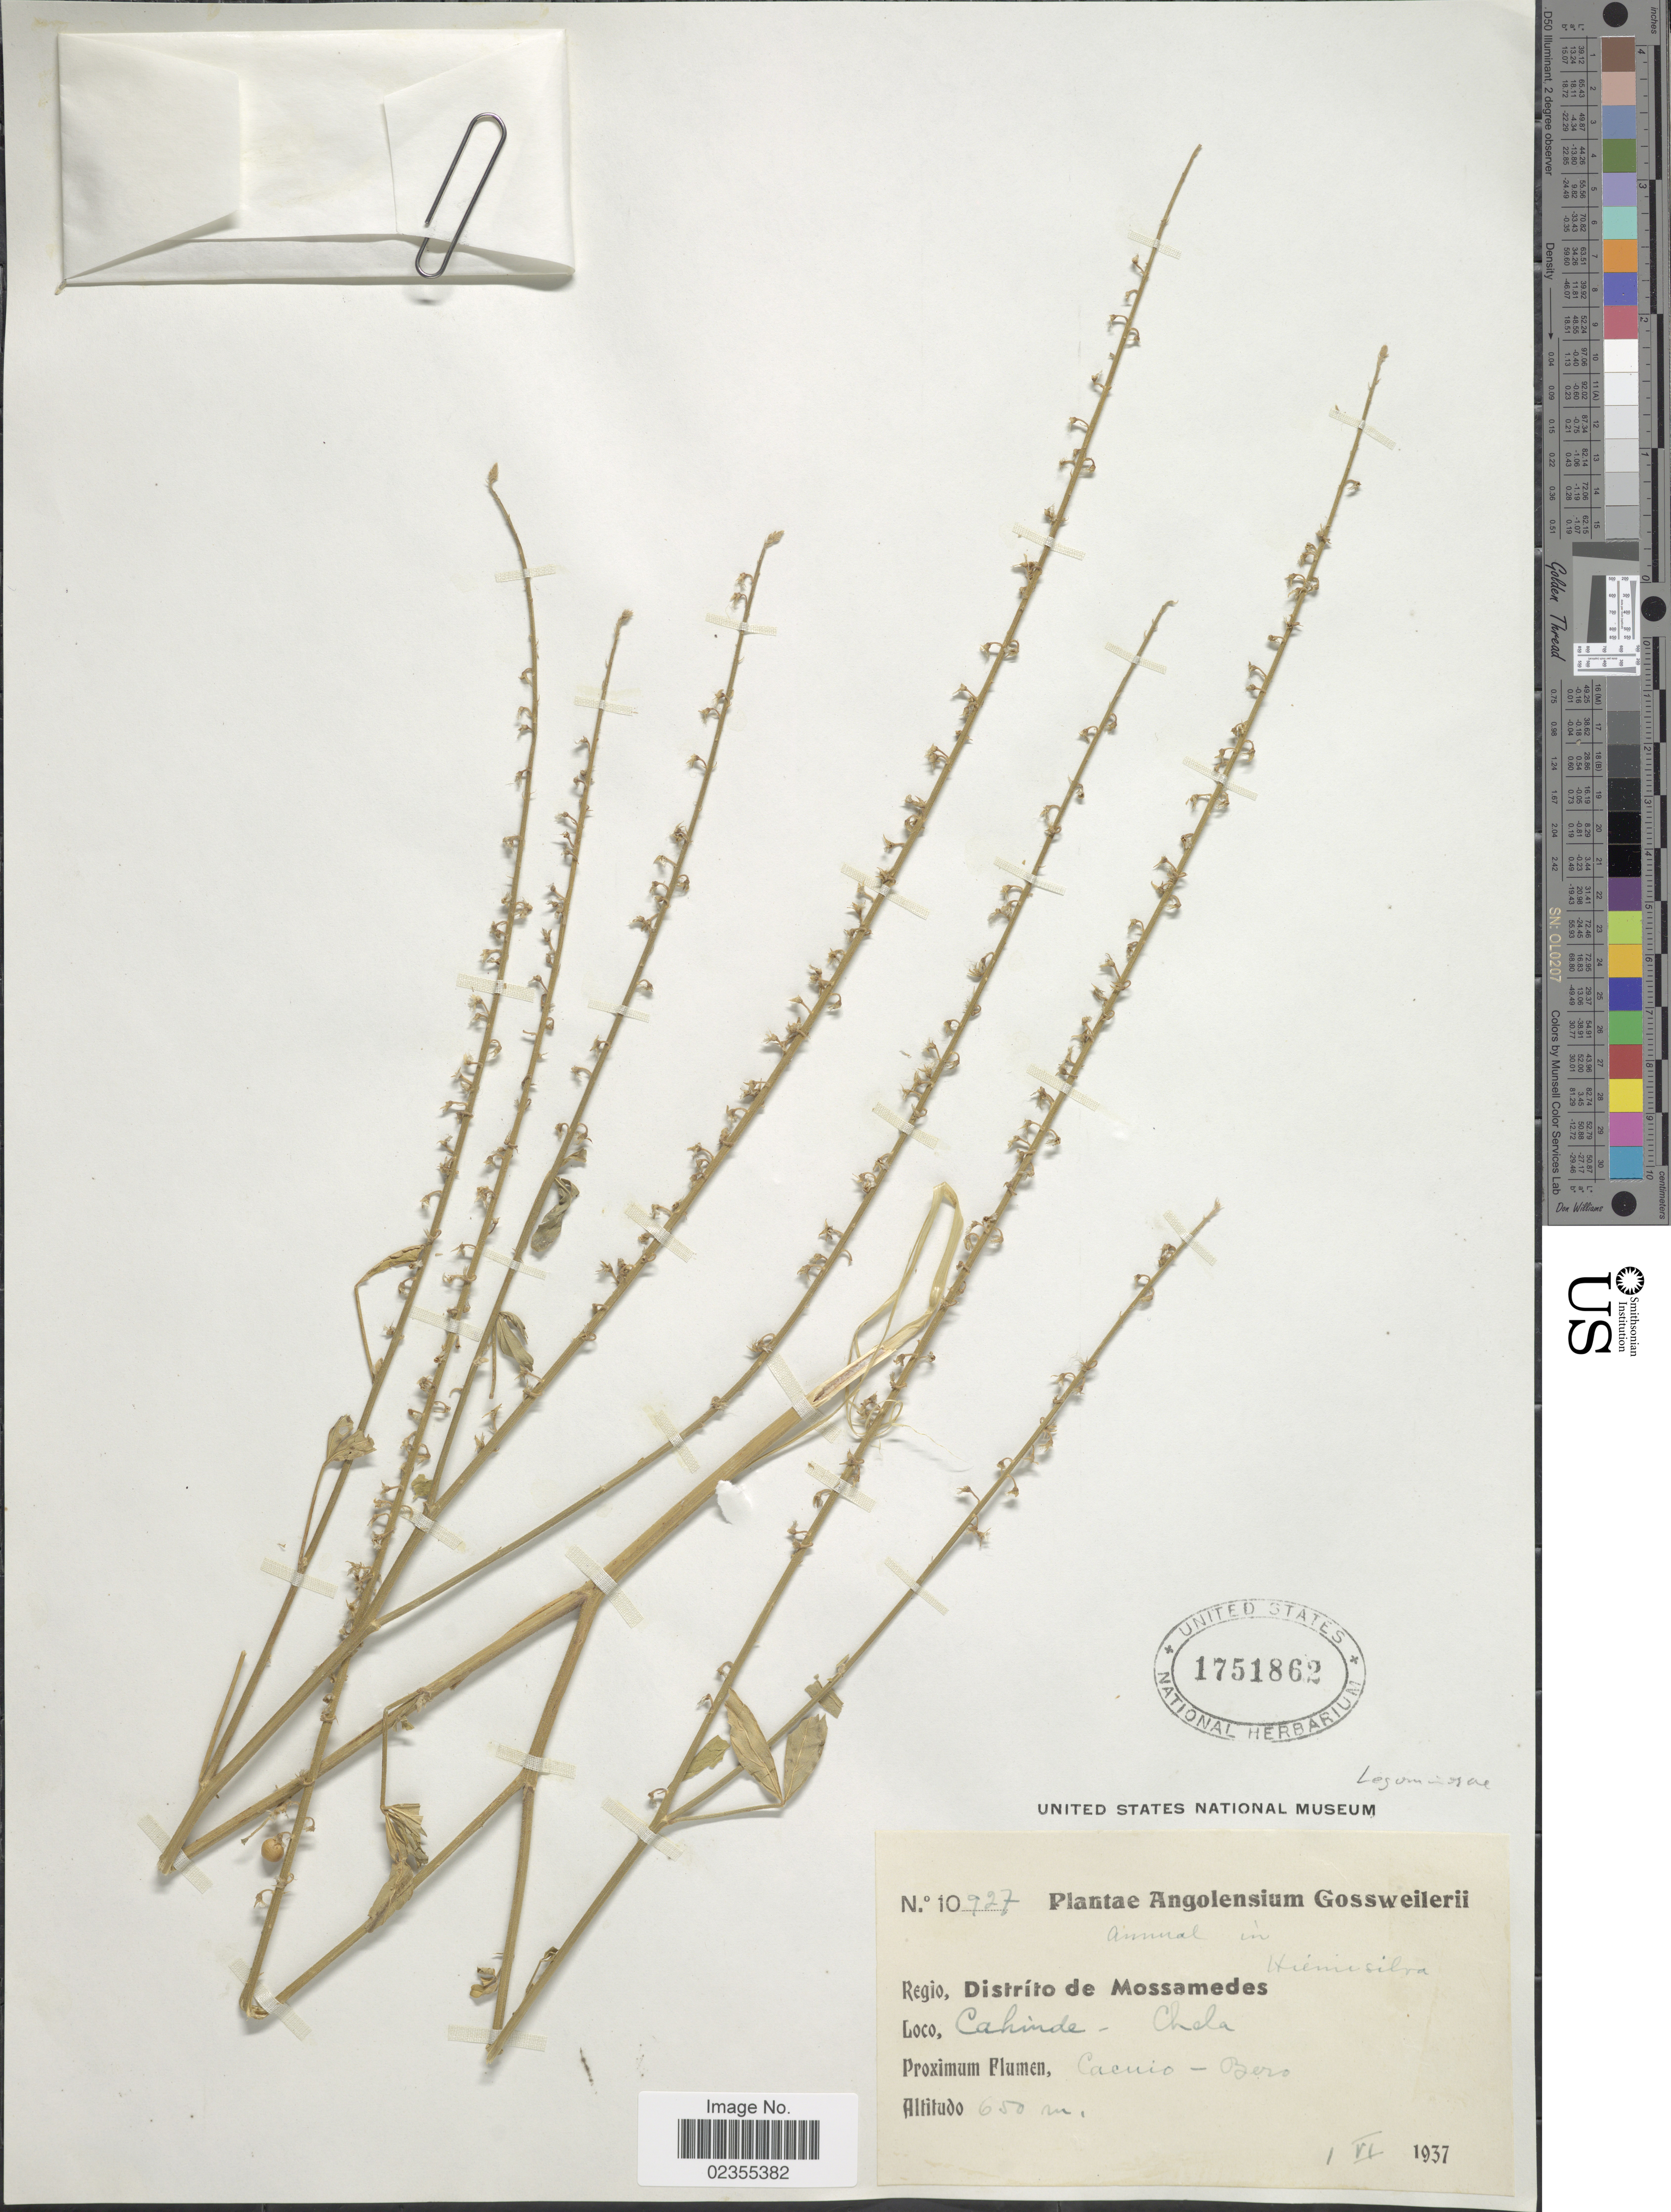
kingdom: Plantae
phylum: Tracheophyta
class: Magnoliopsida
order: Fabales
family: Fabaceae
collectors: -. Gossweiler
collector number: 10927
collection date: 1937-06-01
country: Angola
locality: Regio, Distrito de Mossamedes, Cahinde - Chela, annual in Hiemi silva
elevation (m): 650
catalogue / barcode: US 1751862